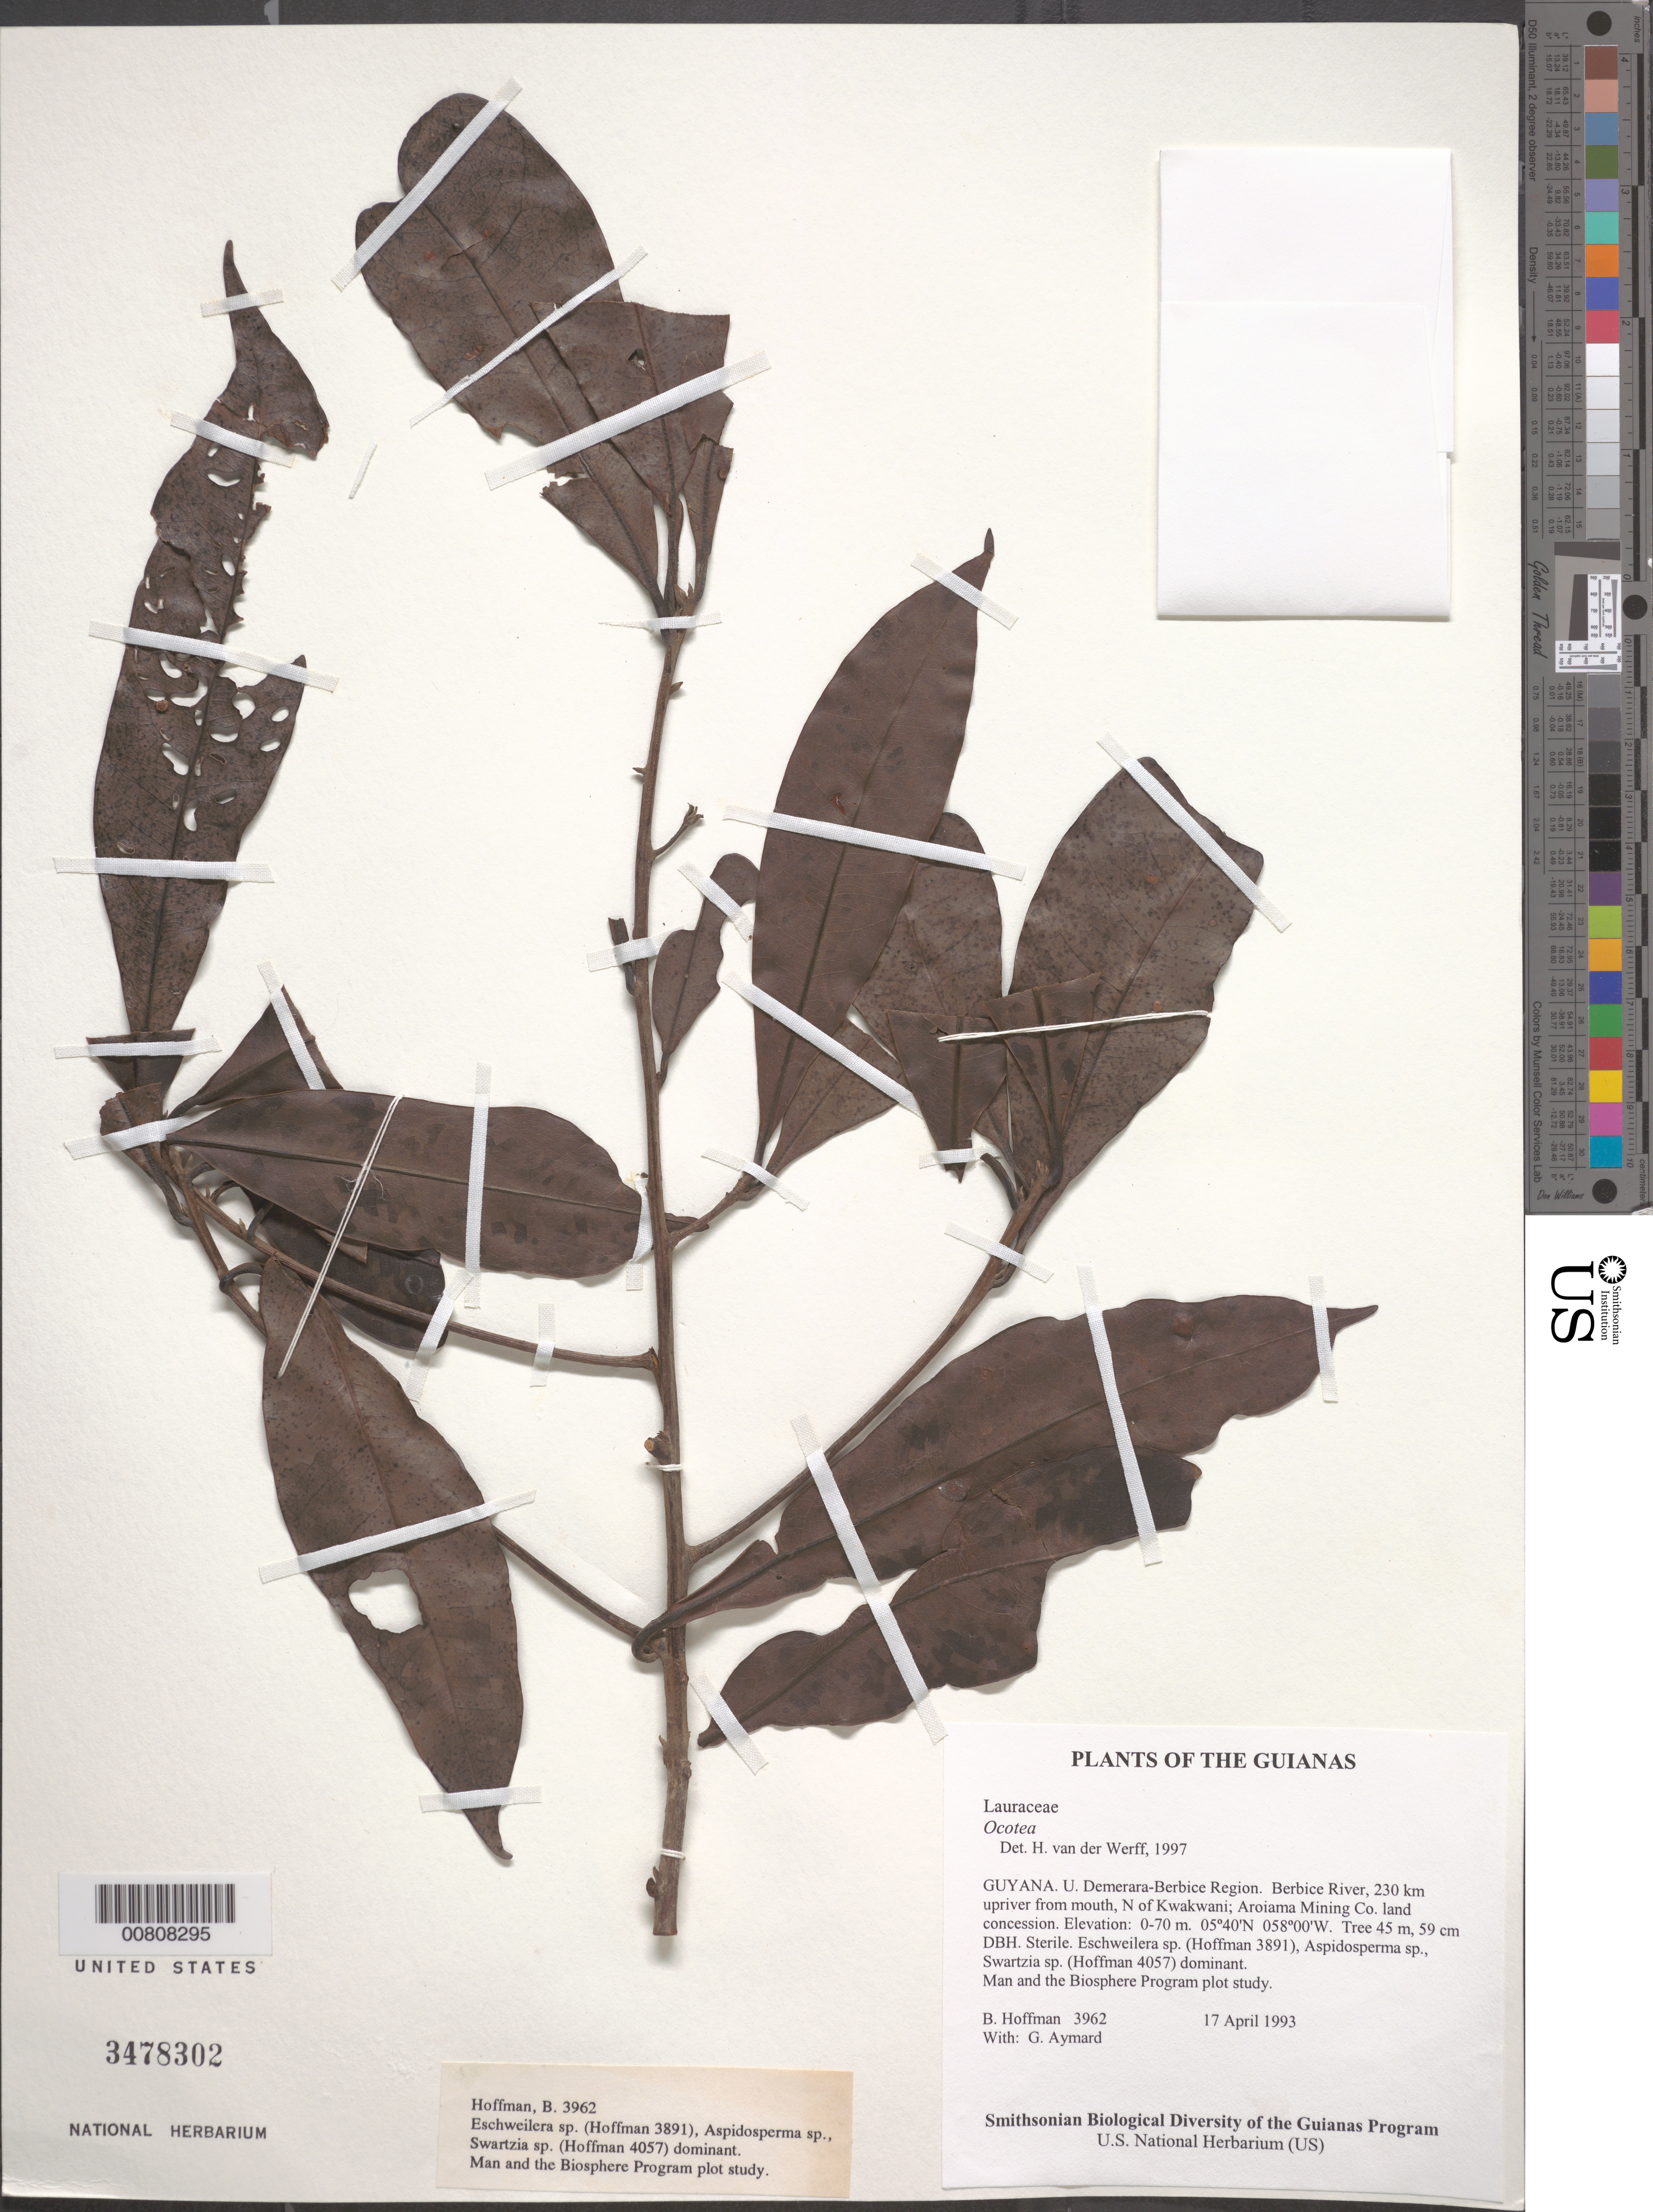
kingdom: Plantae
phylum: Tracheophyta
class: Magnoliopsida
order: Laurales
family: Lauraceae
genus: Ocotea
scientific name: Ocotea sp.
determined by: van der Werff, H., (MO), Missouri Botanical Garden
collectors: B. Hoffman & G. A. Aymard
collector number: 3962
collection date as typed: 17 April 1993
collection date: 1993-04-17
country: Guyana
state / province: U. Demerara-Berbice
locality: Berbice River, 230 km upriver from mouth, N of Kwakwani; Aroiama Mining Co. land concession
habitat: Mixed evergreen forest (mostly disturbed) on brown sandy loam over bauxite deposits; gently undulating terrain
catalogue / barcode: US 3478302